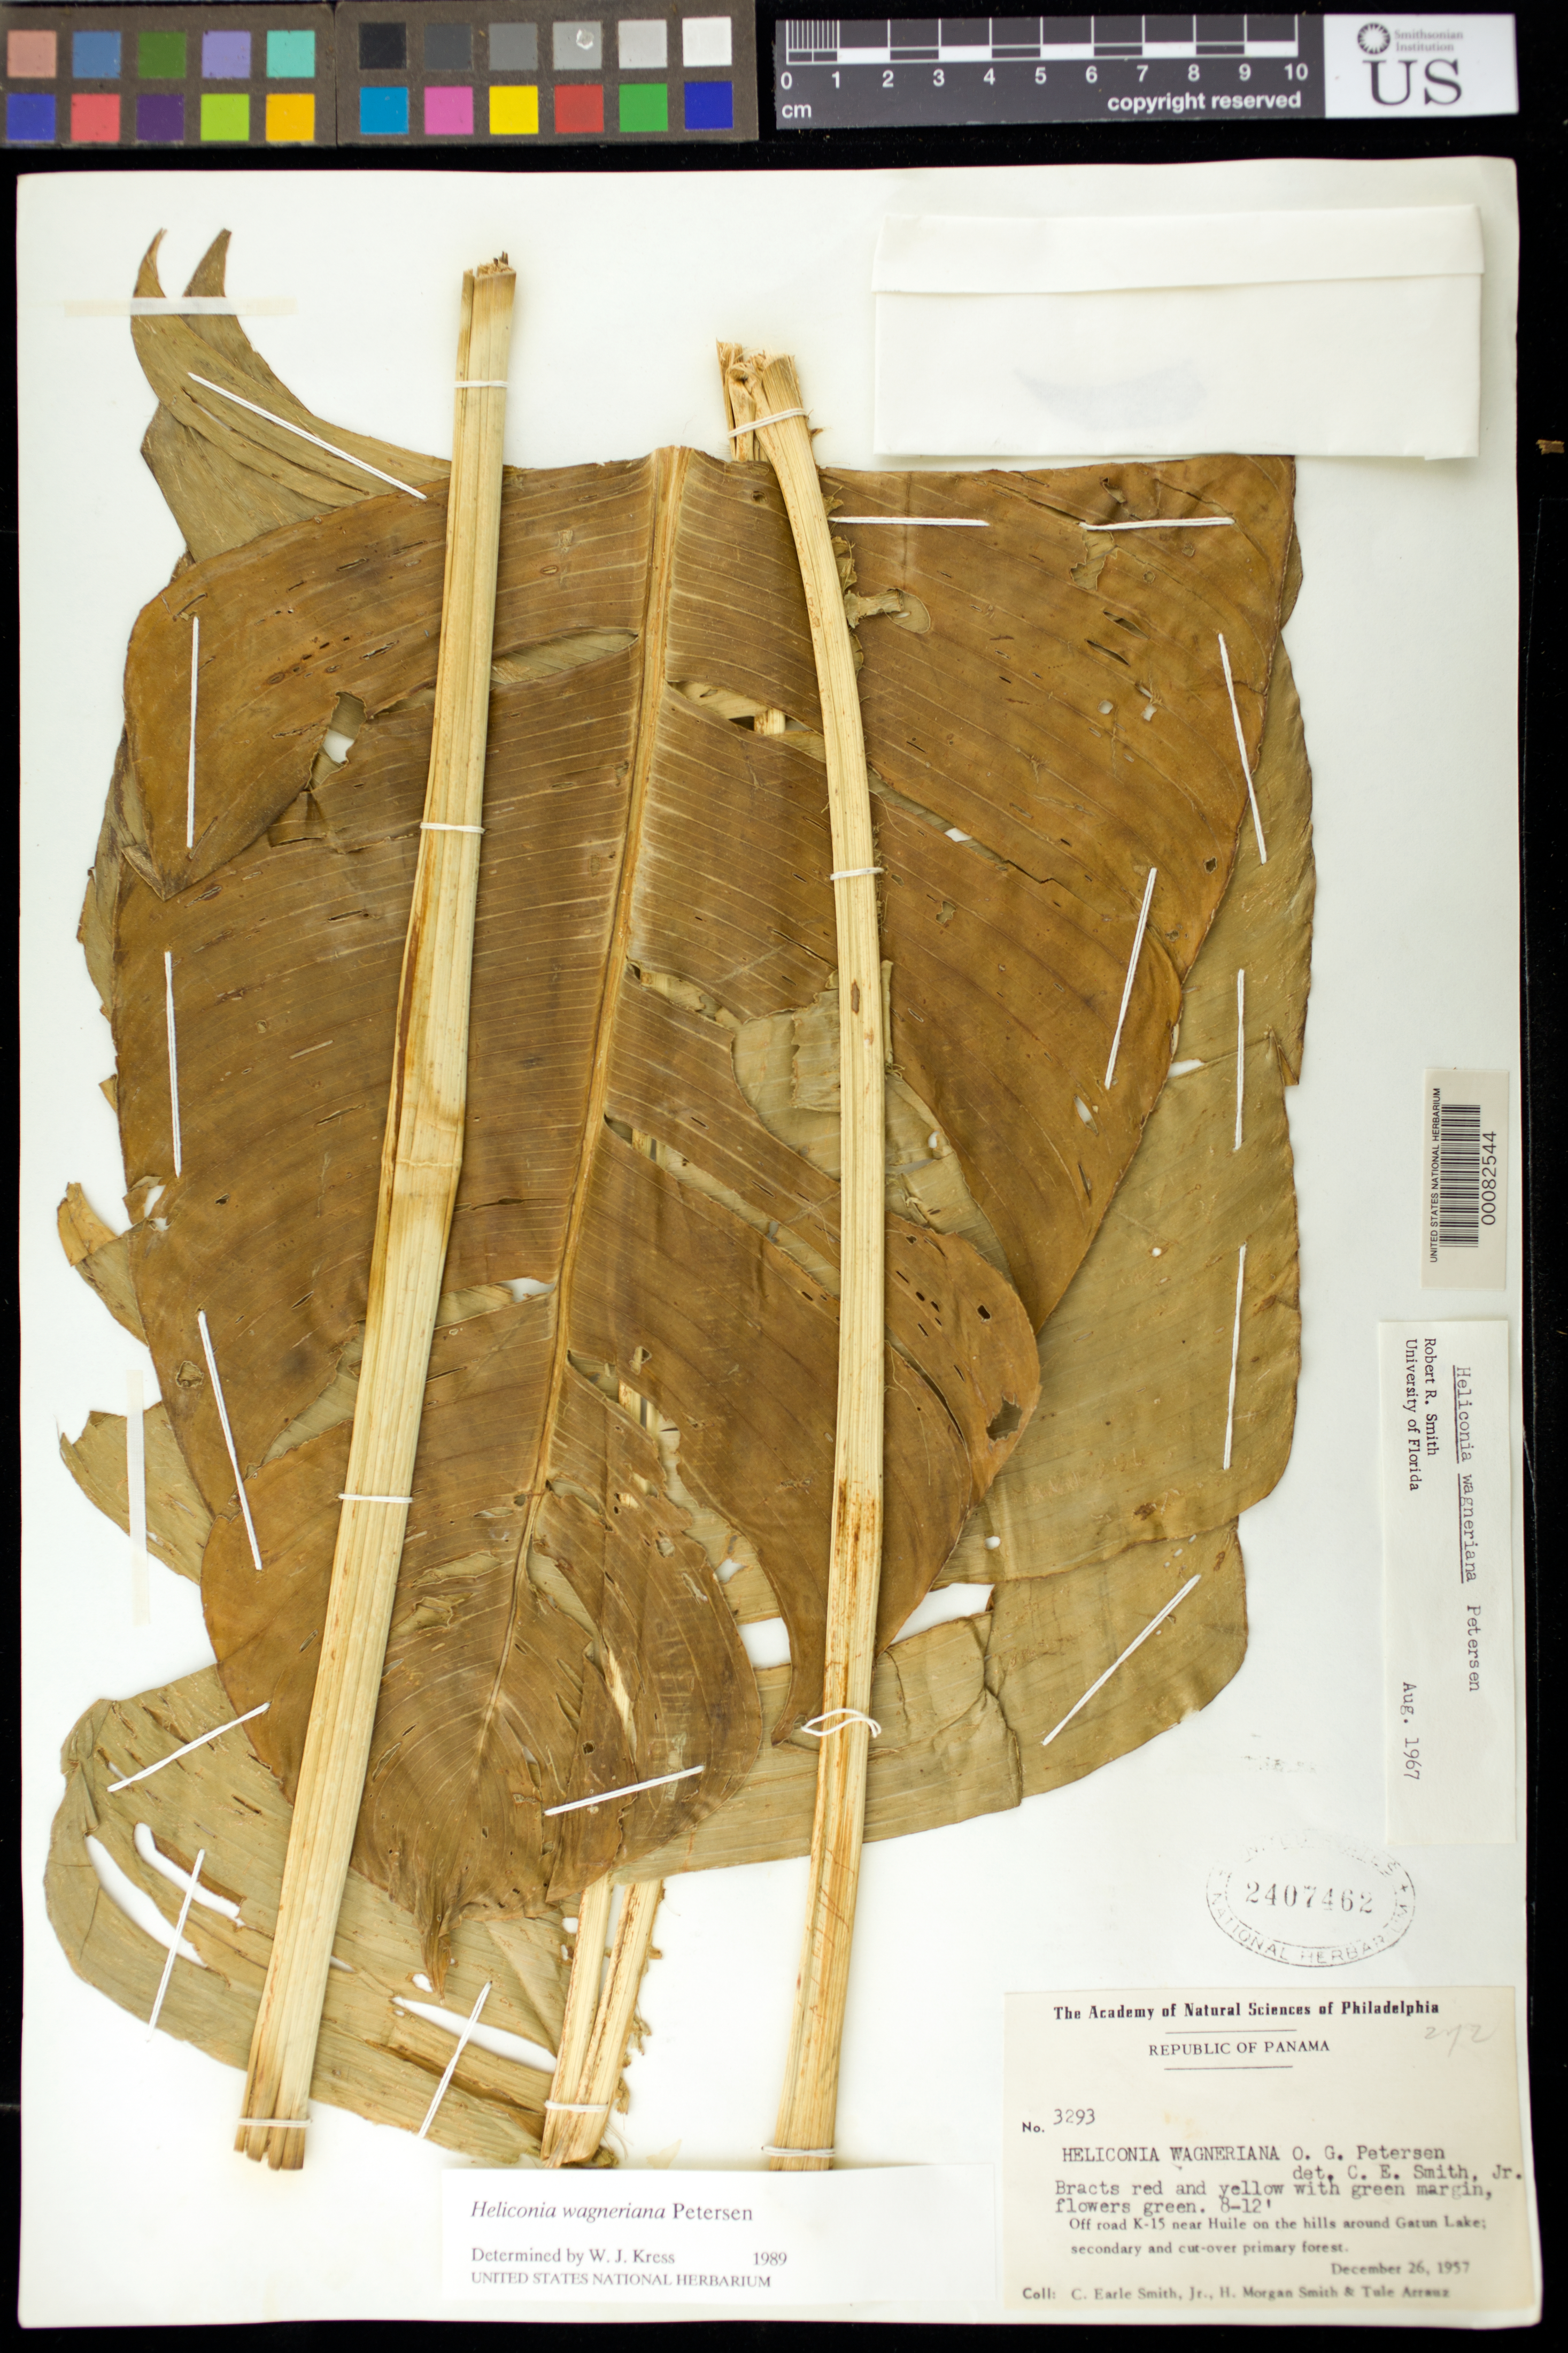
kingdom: Plantae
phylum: Tracheophyta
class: Liliopsida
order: Zingiberales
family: Heliconiaceae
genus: Heliconia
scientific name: Heliconia wagneriana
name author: Petersen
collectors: C. E. Smith Jr. & H. M. Smith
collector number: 3293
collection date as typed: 26 Dec 1957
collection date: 1957-12-26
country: Panama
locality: Off road k-15 near Huile on hills around Gatun Lake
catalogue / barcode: US 2407462